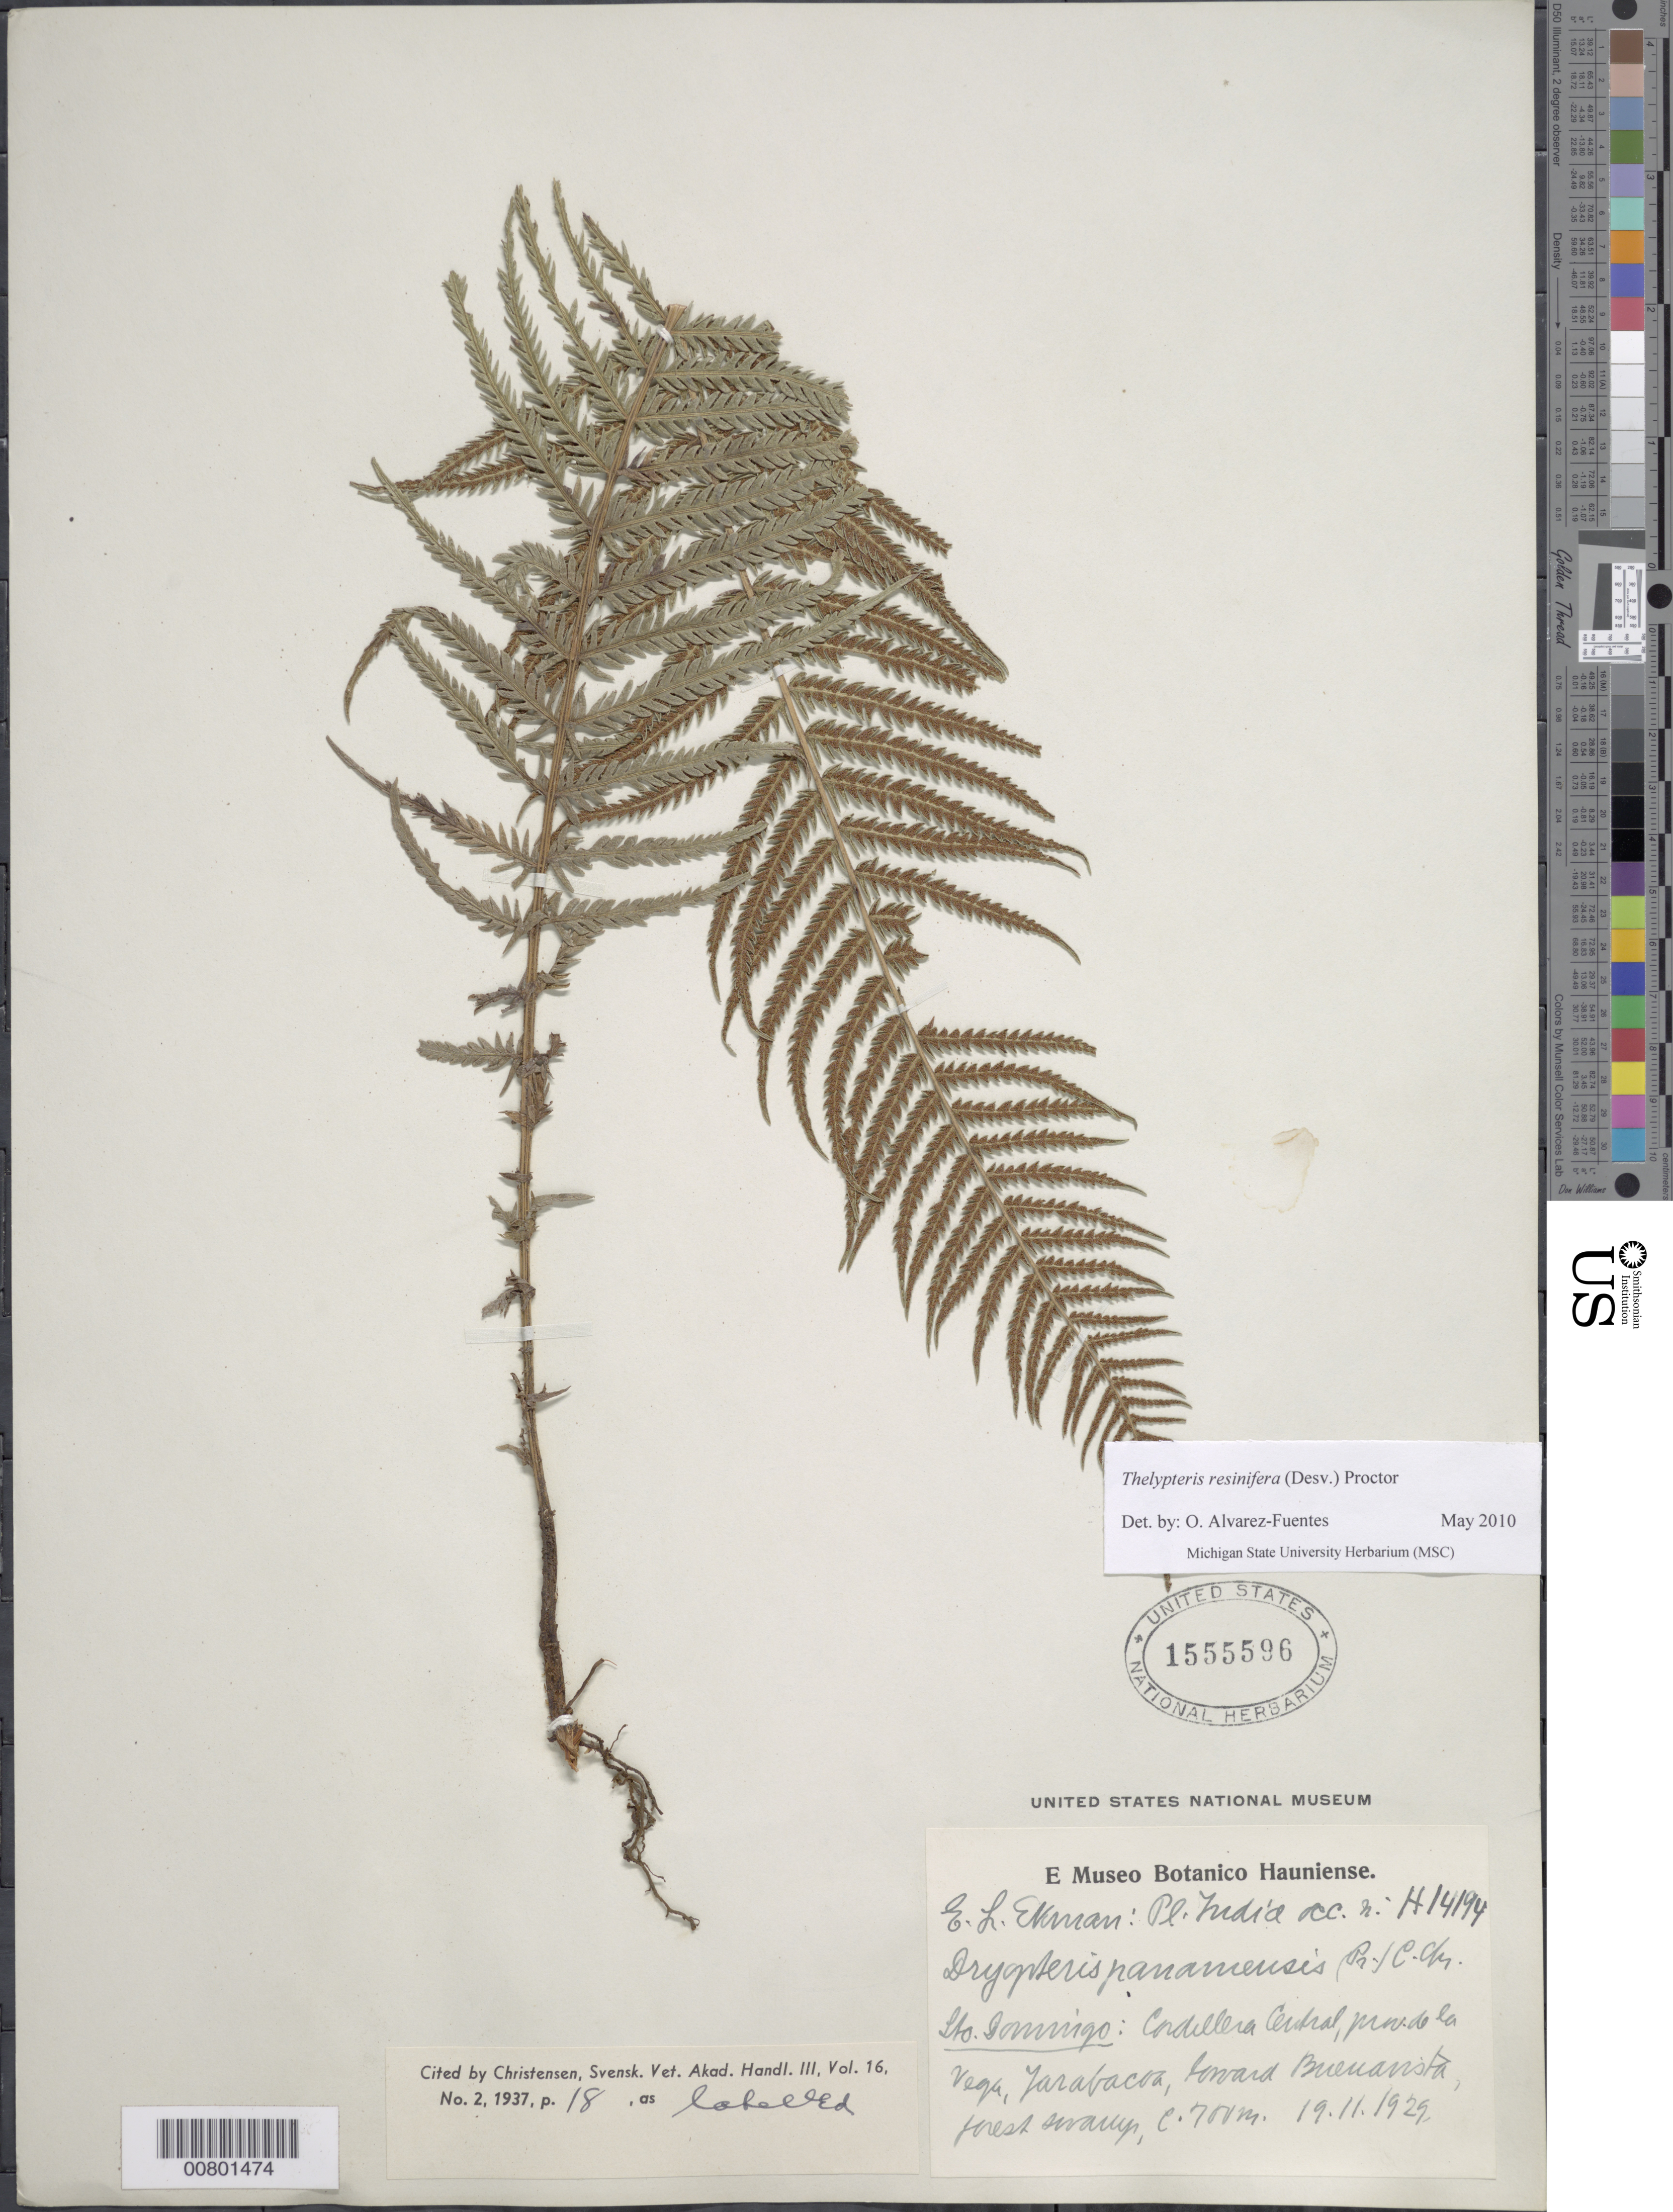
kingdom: Plantae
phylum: Tracheophyta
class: Polypodiopsida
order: Polypodiales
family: Thelypteridaceae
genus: Amauropelta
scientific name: Amauropelta resinifera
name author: (Desv.) Pic. Serm.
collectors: E. L. Ekman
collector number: H 14194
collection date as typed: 19 Nov 1929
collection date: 1929-11-19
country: Dominican Republic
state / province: La Vega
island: Hispaniola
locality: Cordillera Central, Jarabacoa, toward Buenavista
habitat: Forest swamp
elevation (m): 700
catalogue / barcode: US 1555596